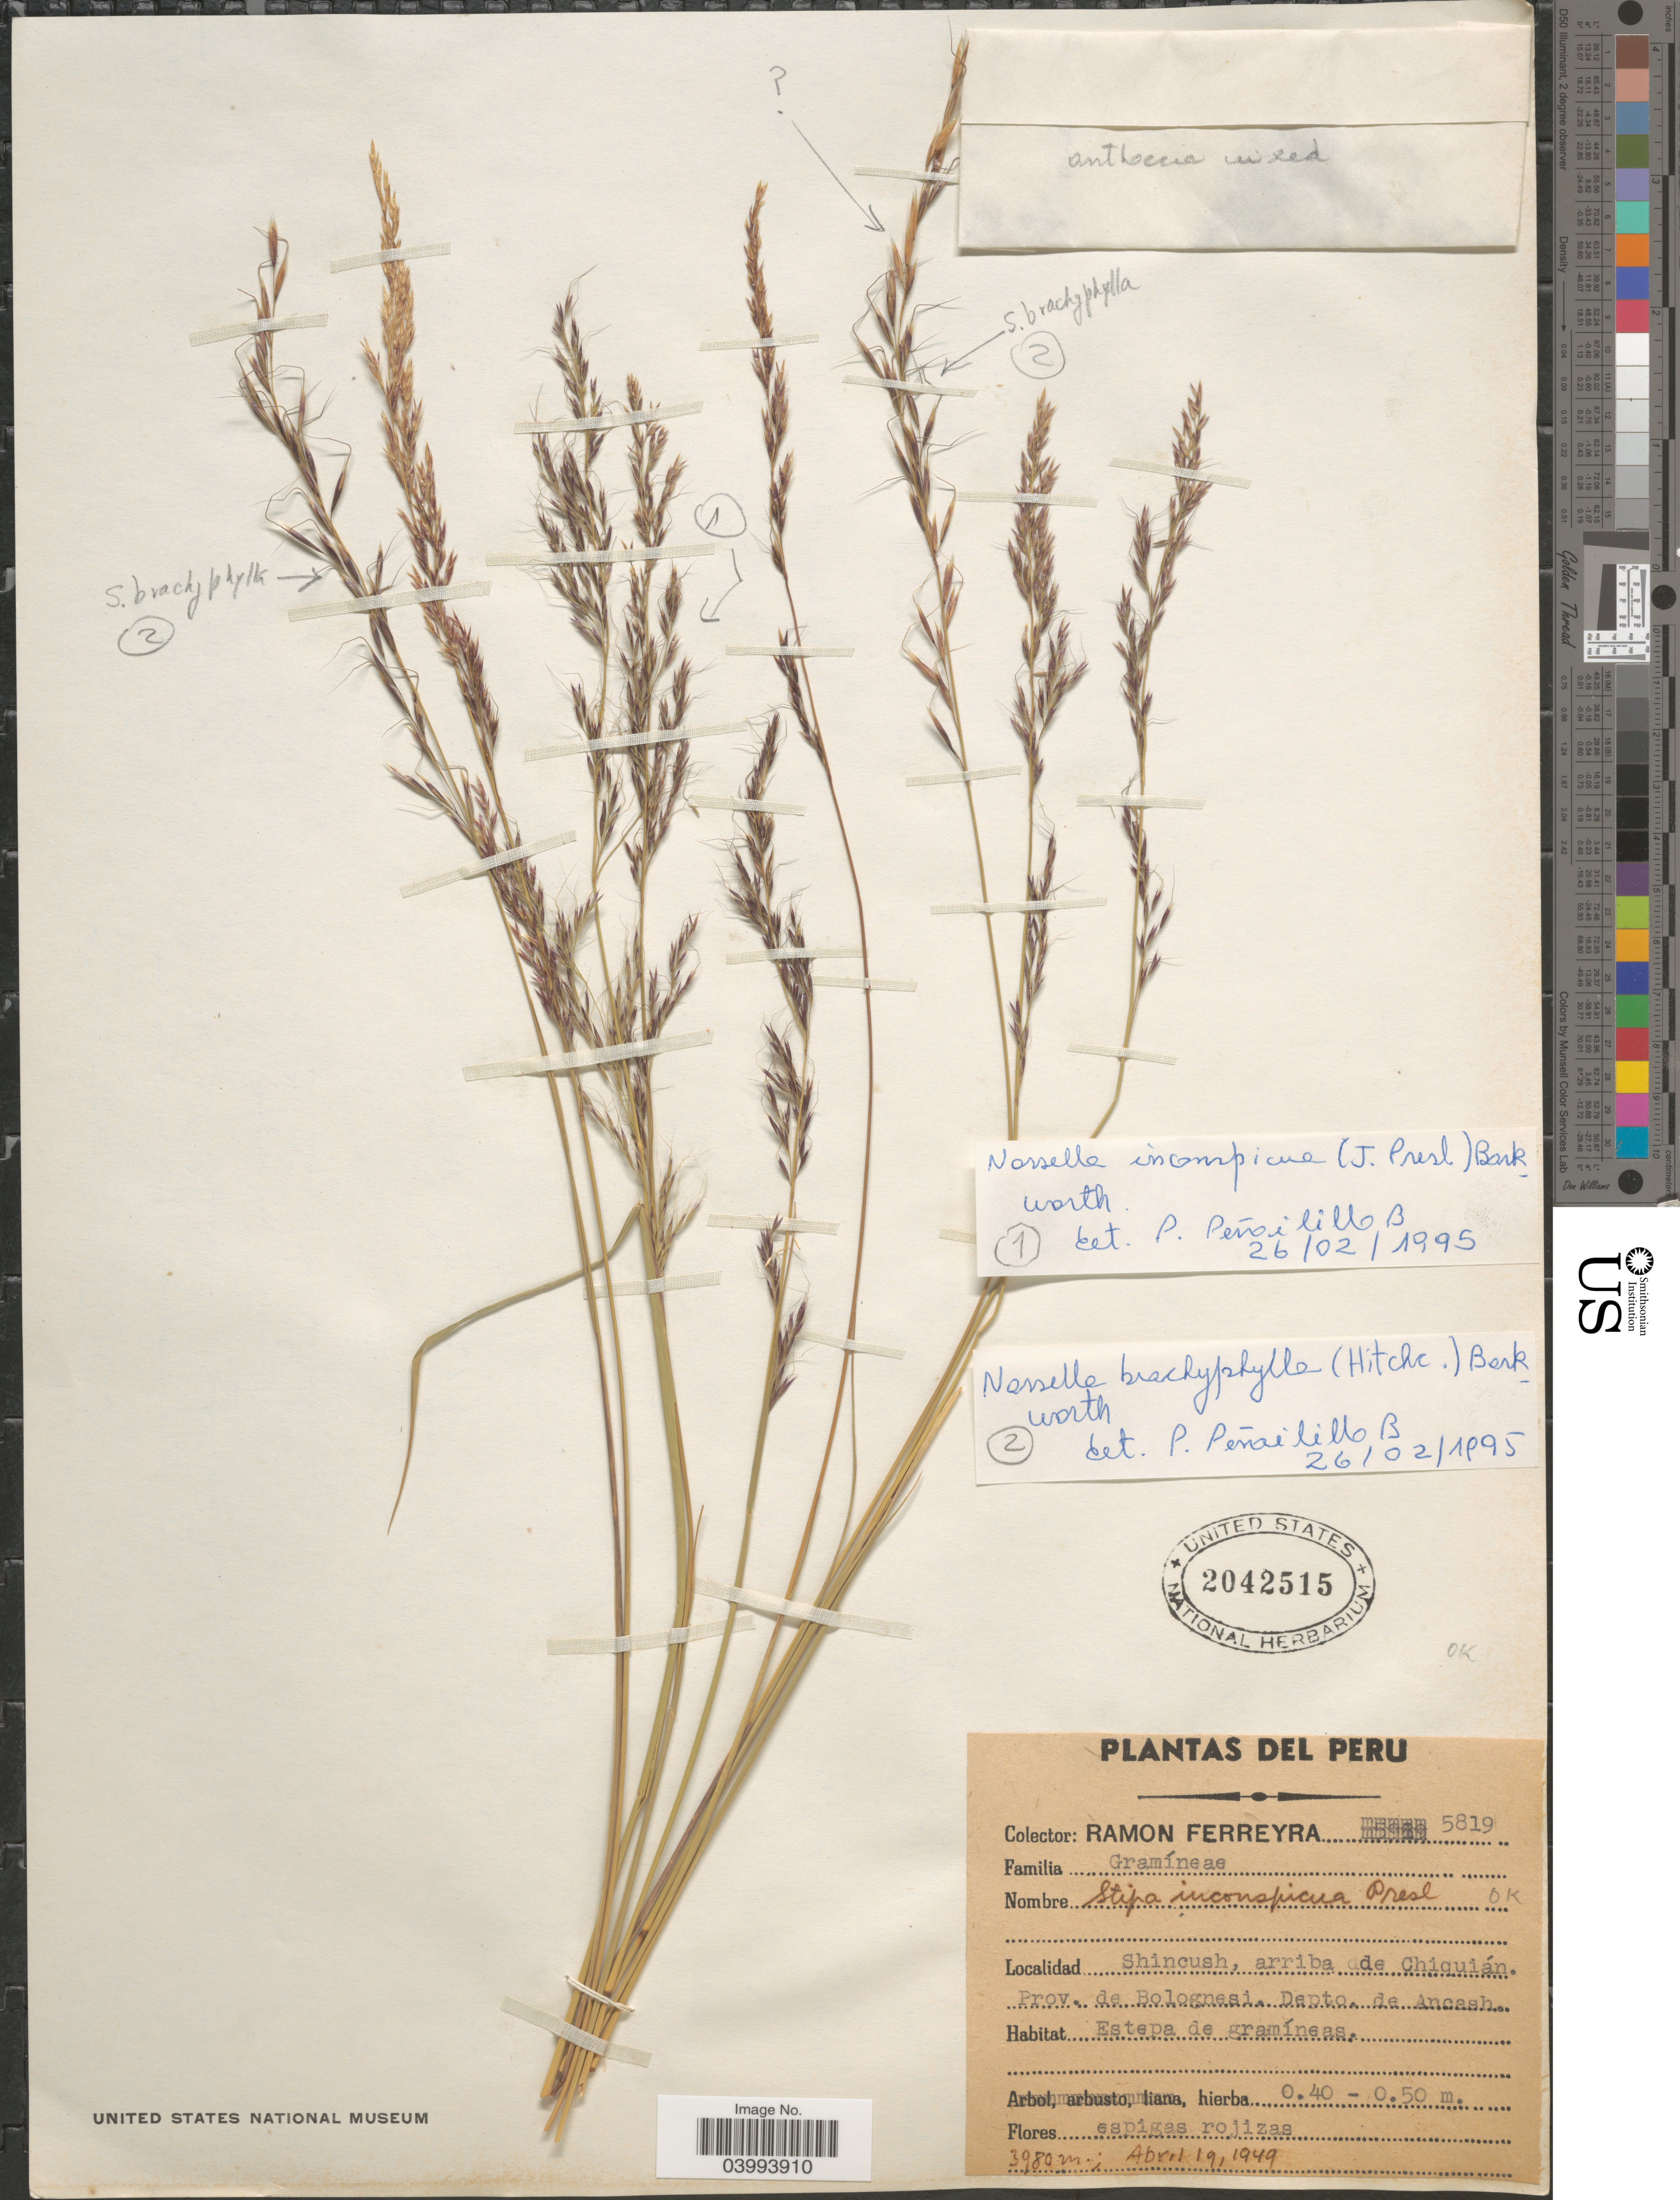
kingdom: Plantae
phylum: Tracheophyta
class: Liliopsida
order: Poales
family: Poaceae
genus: Nassella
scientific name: Nassella inconspicua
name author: (J. Presl) Barkworth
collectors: R. A. Ferreyra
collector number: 5819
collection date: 1949-04-19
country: Peru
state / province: Ancash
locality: Shincush, arriba de Chiquián. Prov. de Bolgnesi. Depto. de Ancash.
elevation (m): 3980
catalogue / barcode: US 2042515